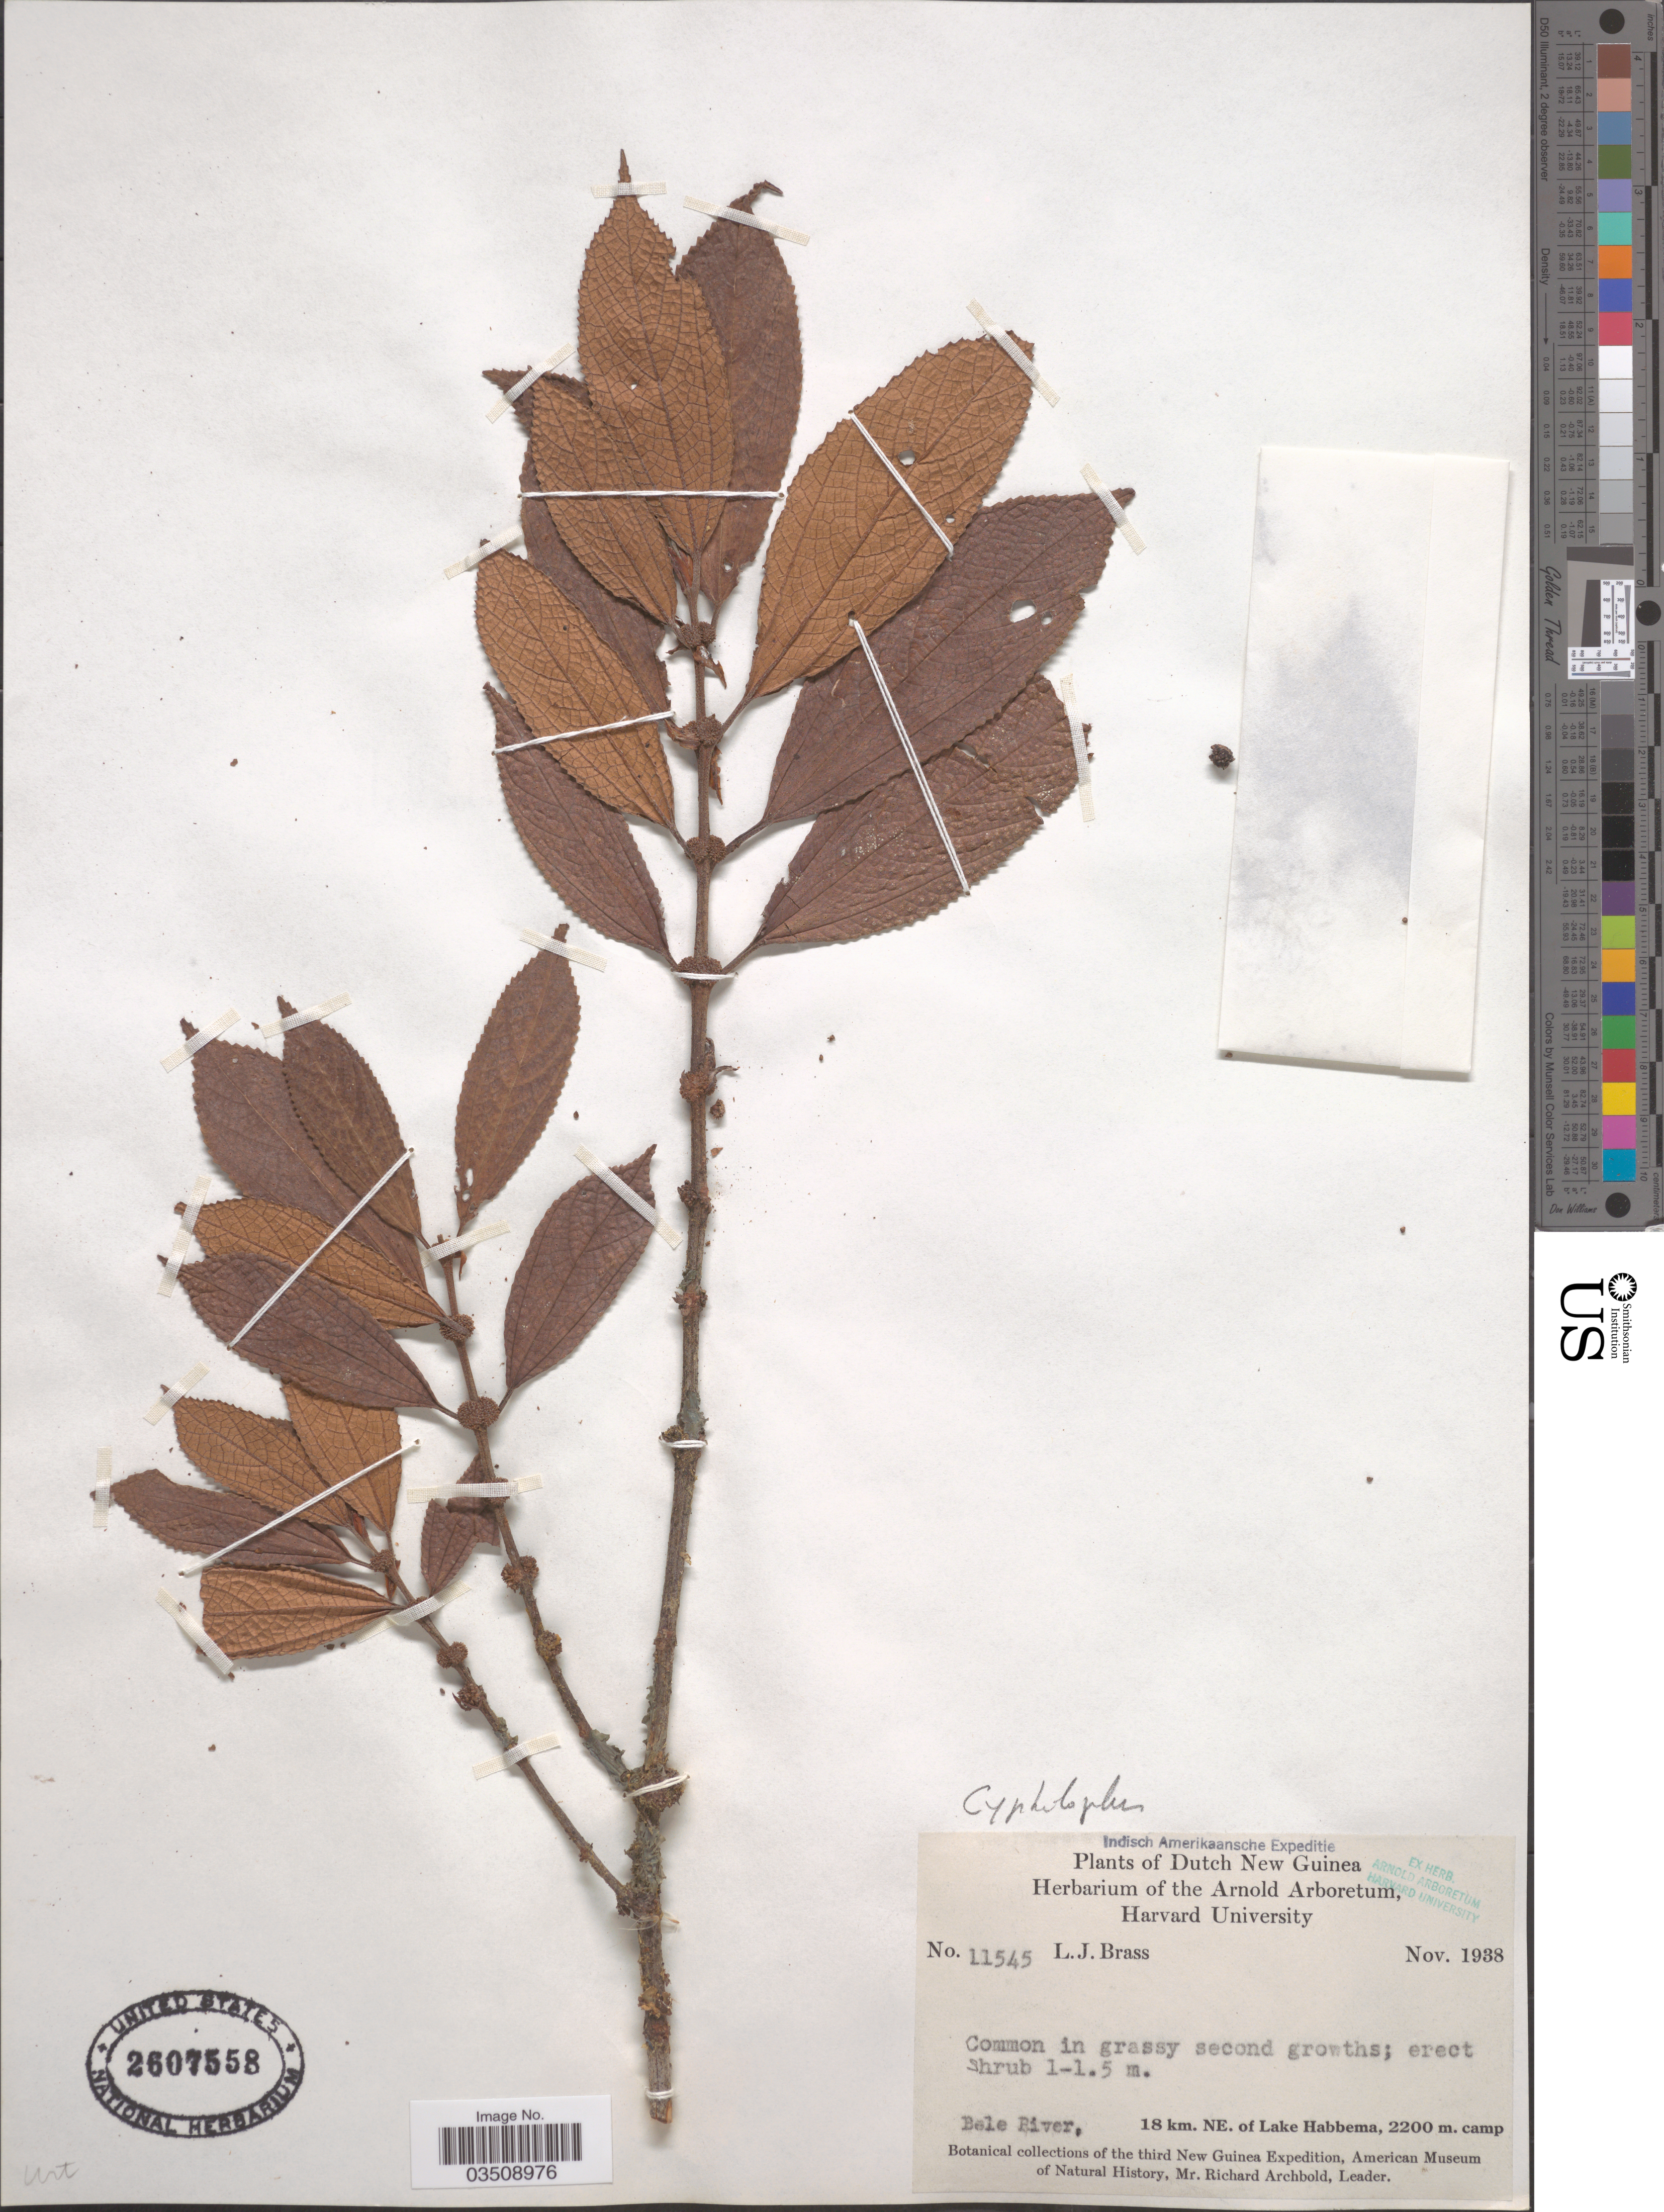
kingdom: Plantae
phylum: Tracheophyta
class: Magnoliopsida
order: Rosales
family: Urticaceae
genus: Cypholophus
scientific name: Cypholophus sp.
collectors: L. J. Brass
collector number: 11545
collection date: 1938-11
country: Indonesia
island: New Guinea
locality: Dutch New Guinea. Bele River, 18 km. NE. of Lake Habbema, camp.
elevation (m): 2200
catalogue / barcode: US 2607558